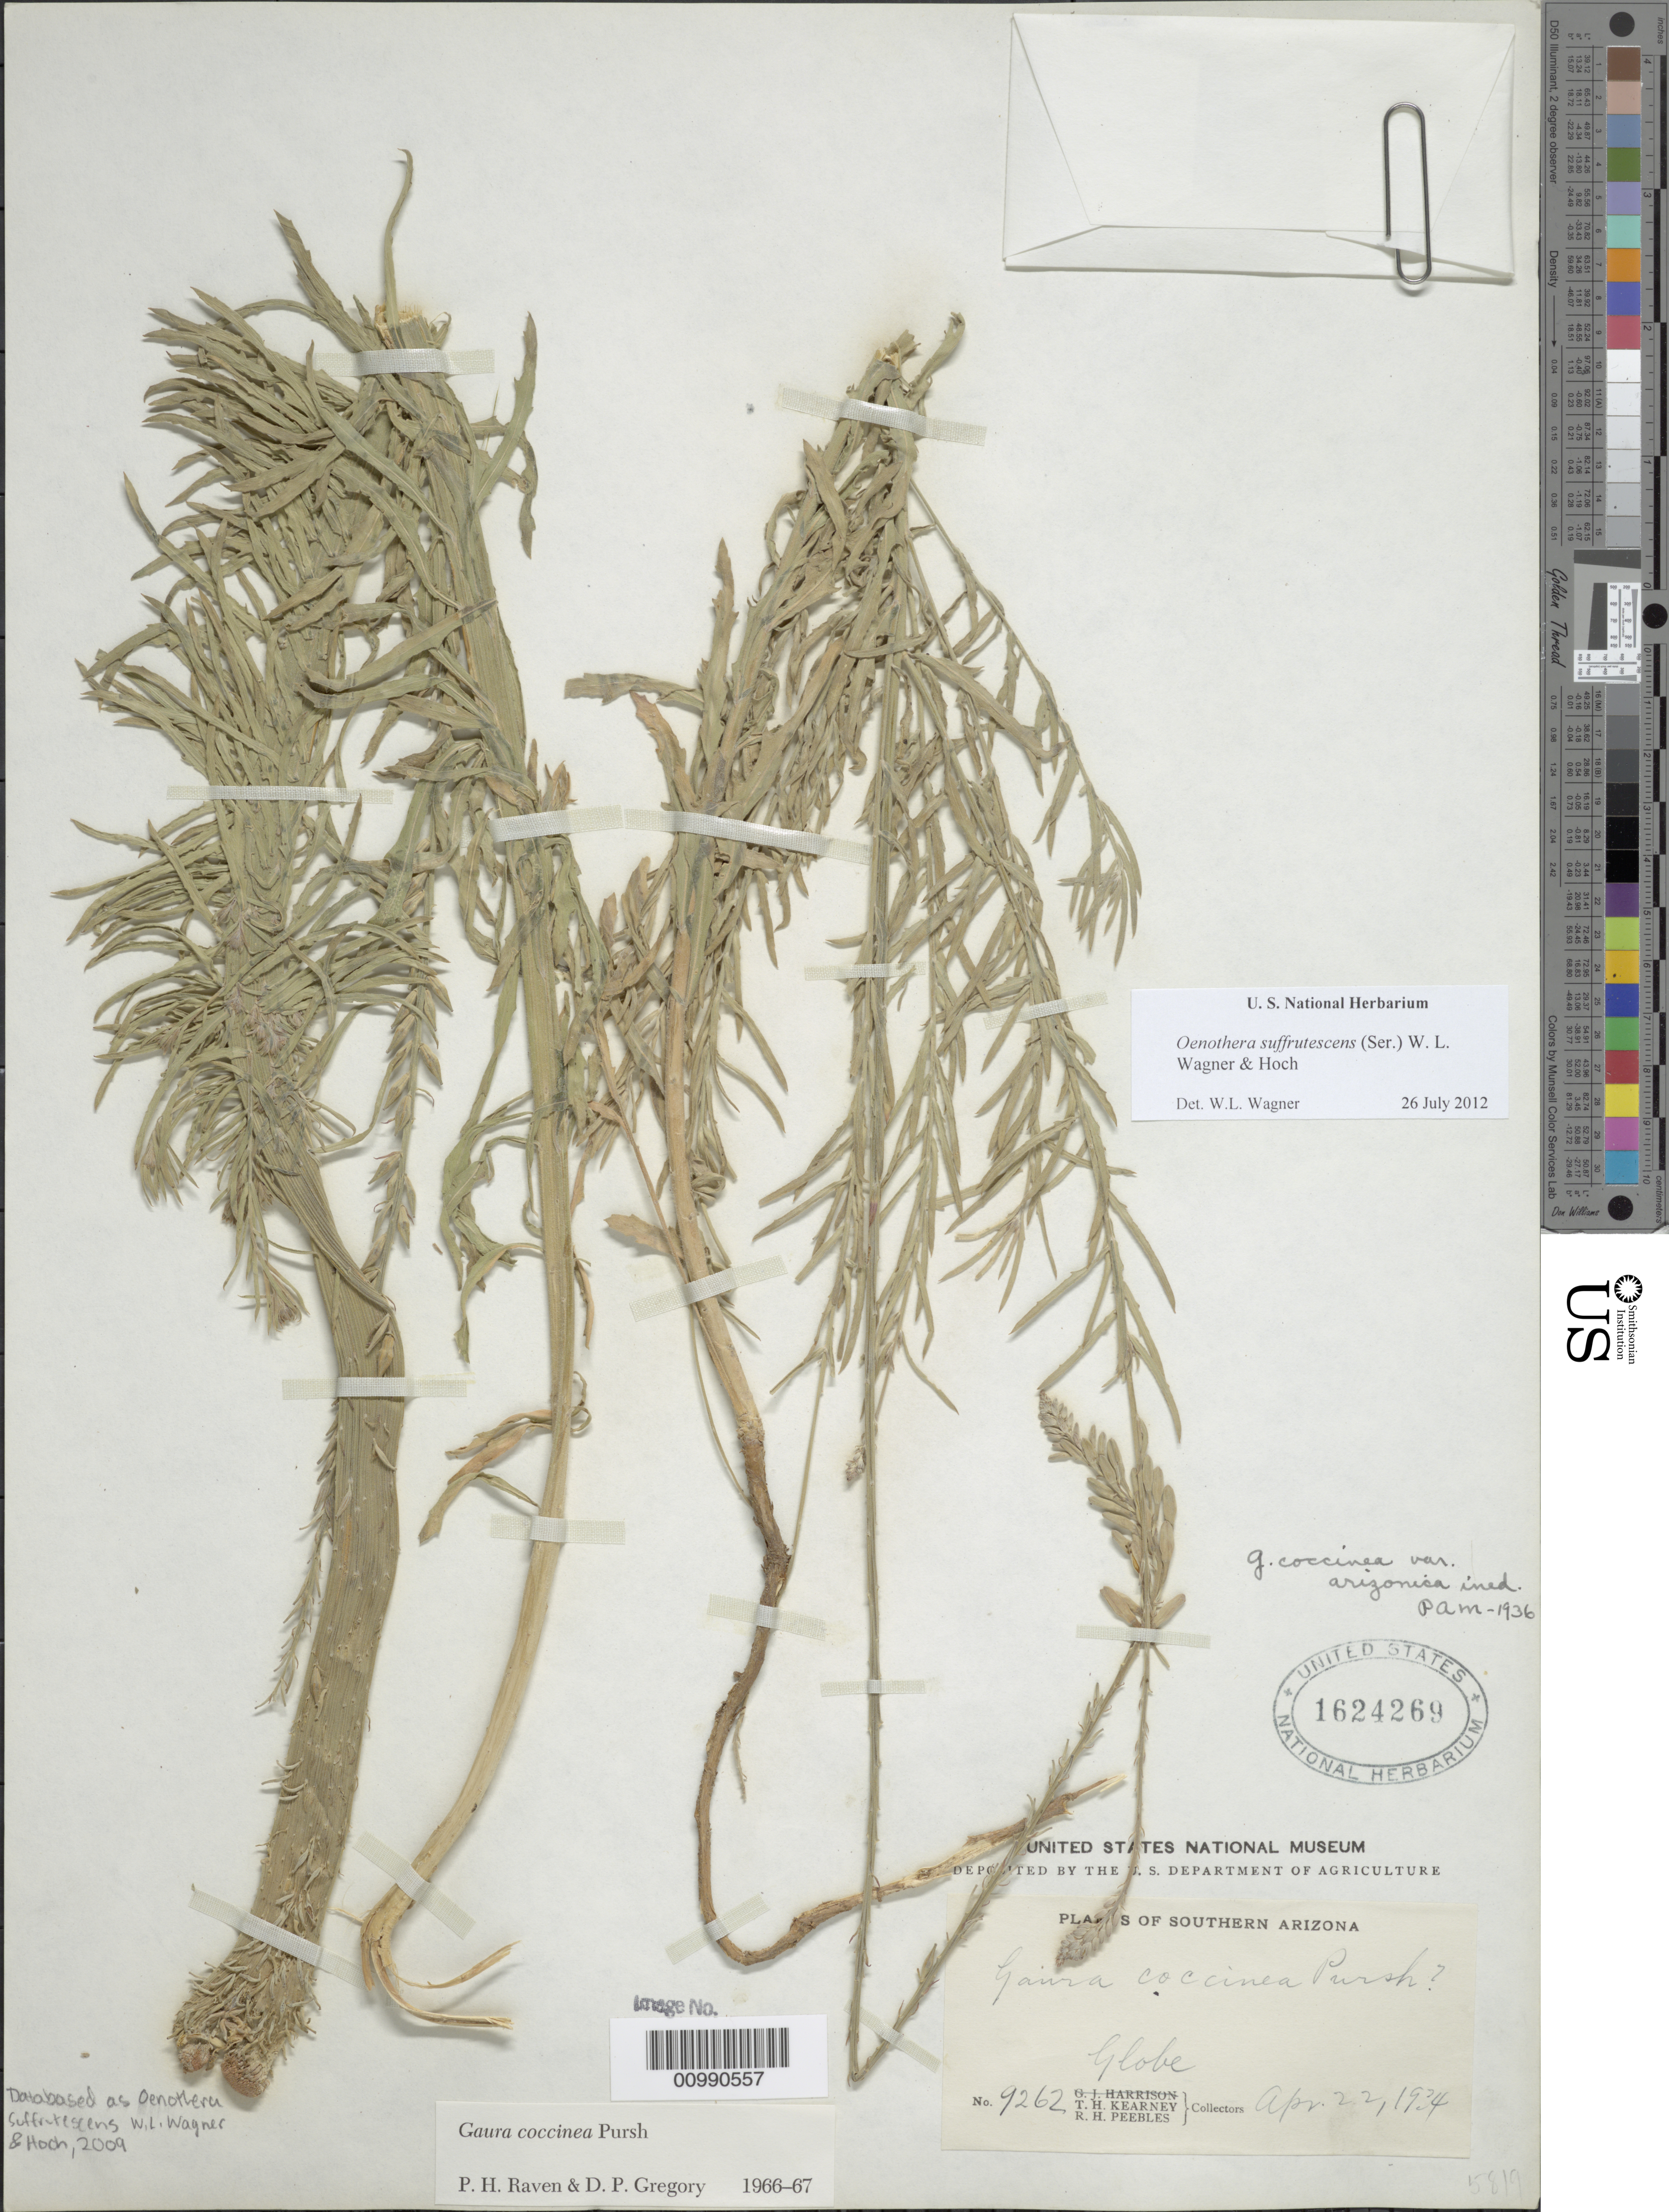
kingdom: Plantae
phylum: Tracheophyta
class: Magnoliopsida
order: Myrtales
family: Onagraceae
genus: Oenothera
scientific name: Oenothera suffrutescens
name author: (Ser.) W.L. Wagner & Hoch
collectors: T. H. Kearney & R. H. Peebles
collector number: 9262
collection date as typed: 22 Apr 1934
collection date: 1934-04-22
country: United States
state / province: Arizona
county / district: Gila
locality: Globe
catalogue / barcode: US 1624269